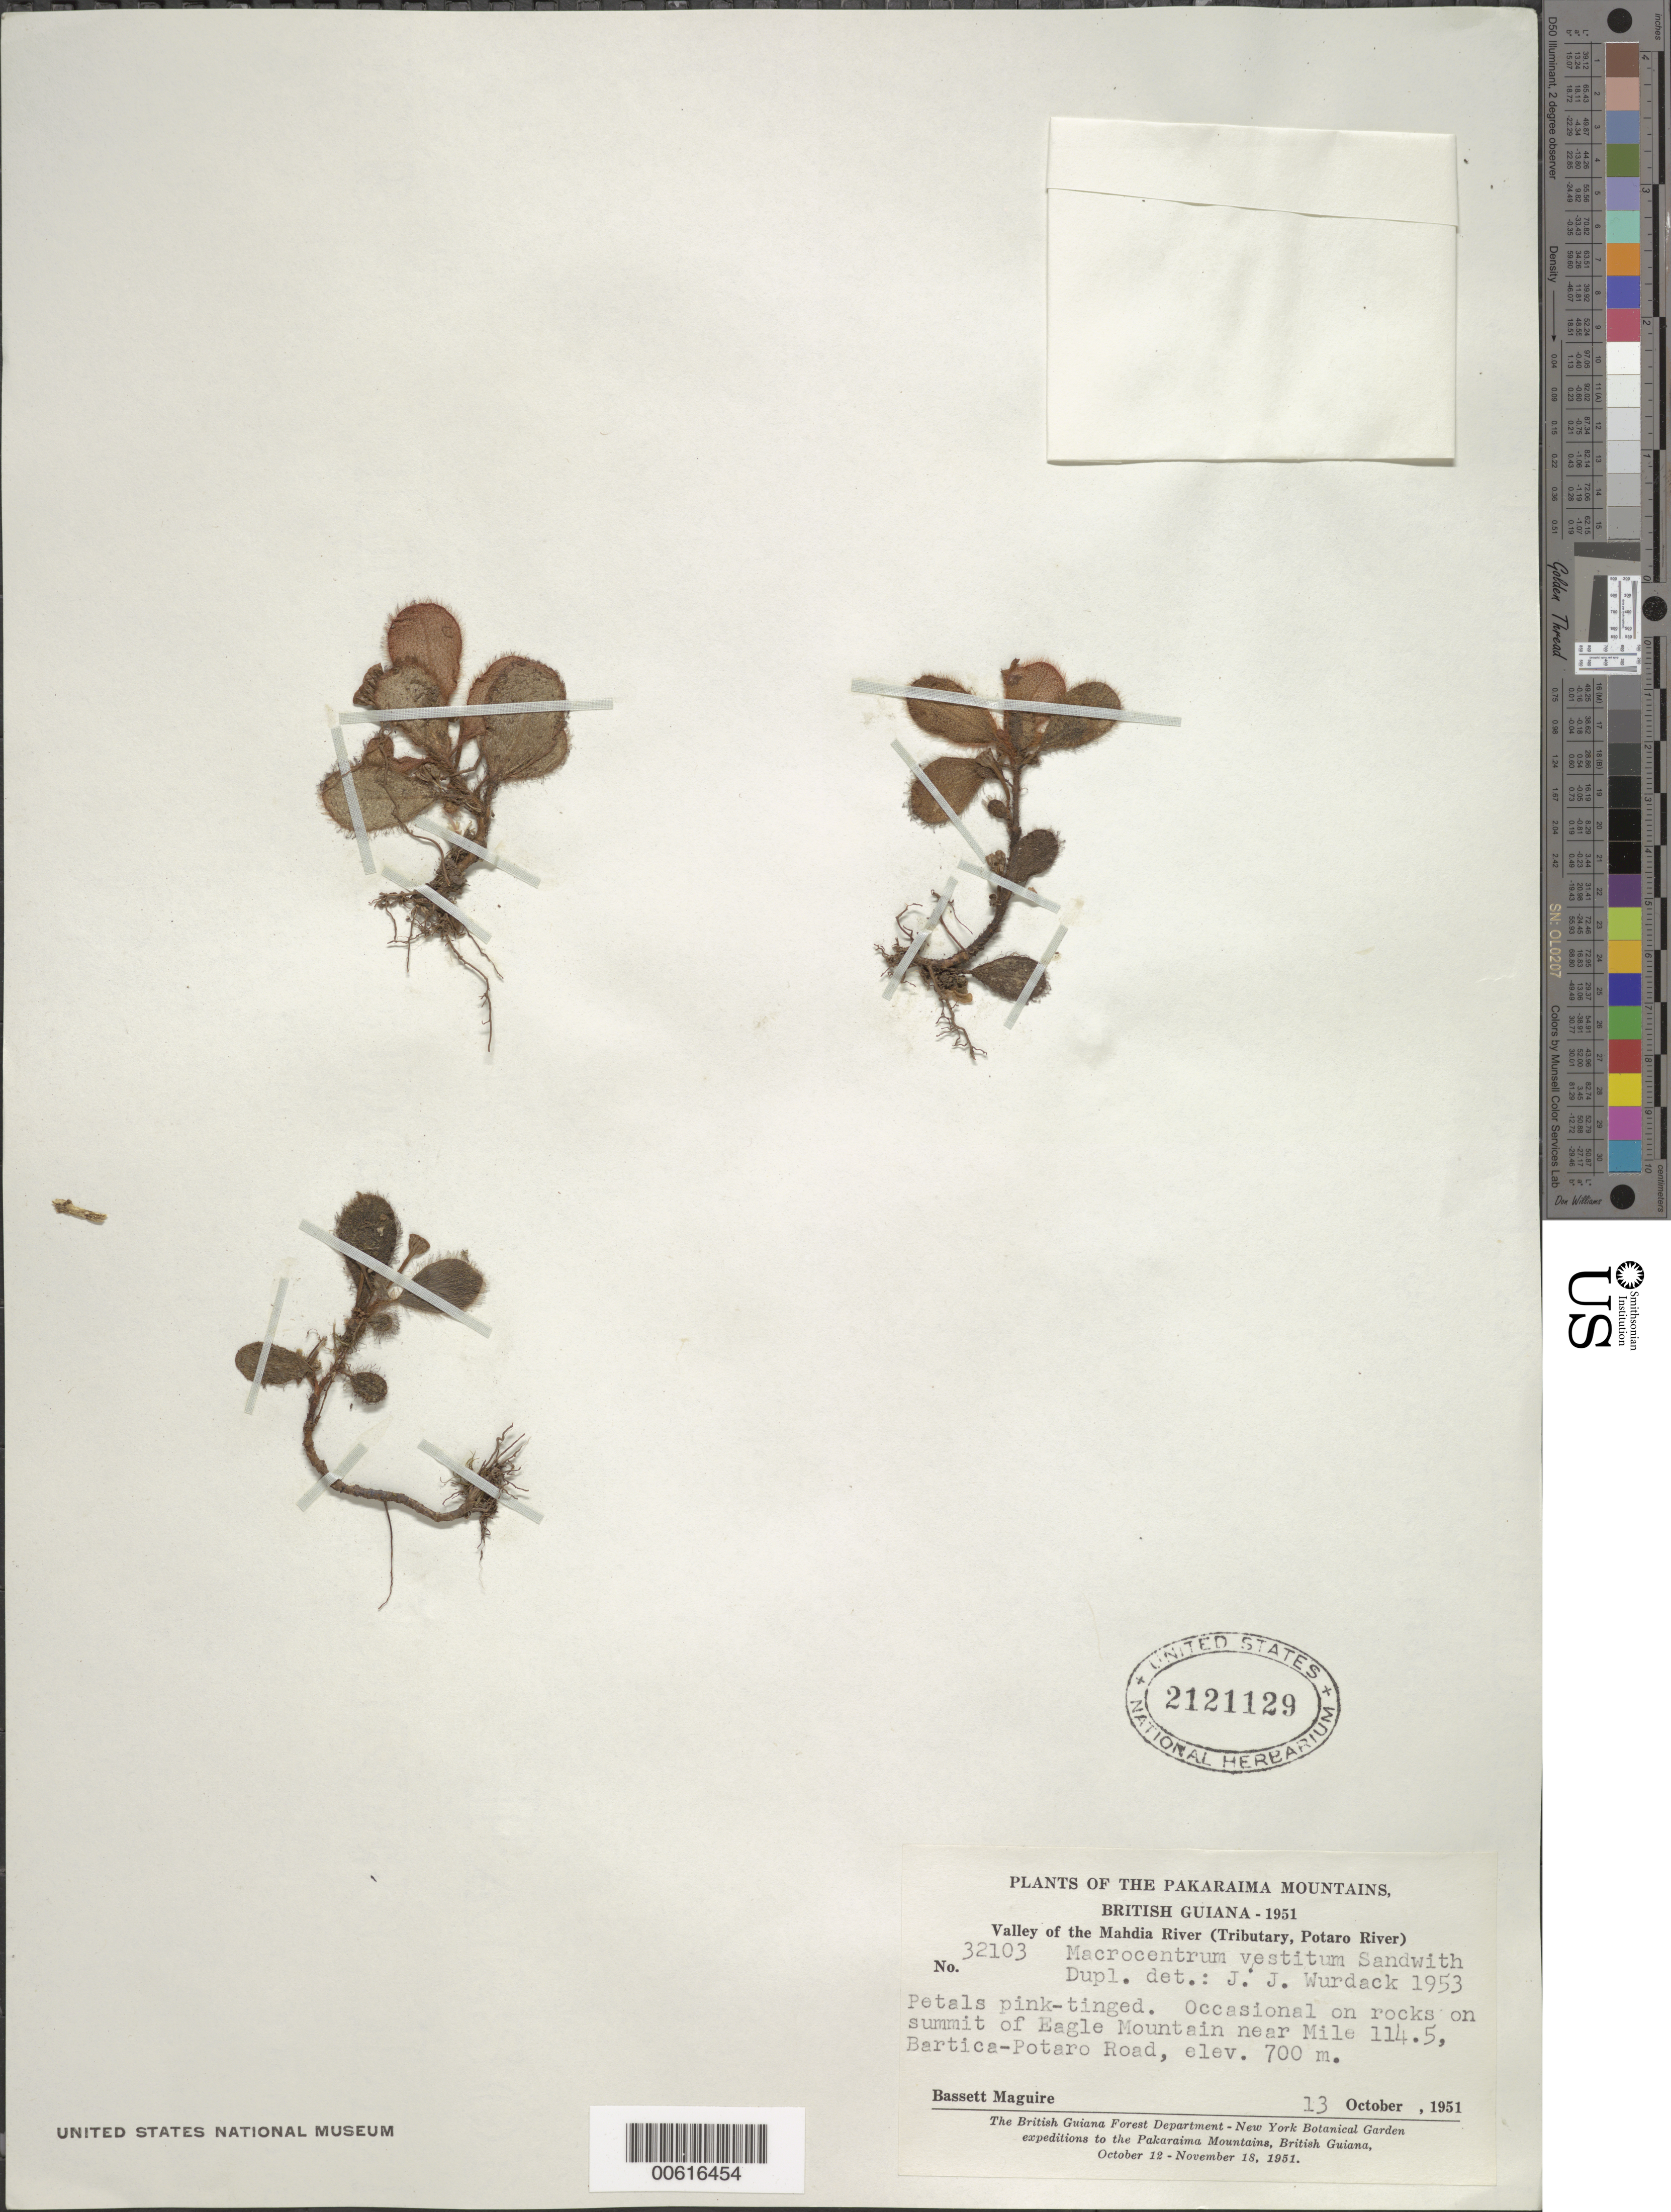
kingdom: Plantae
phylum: Tracheophyta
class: Magnoliopsida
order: Myrtales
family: Melastomataceae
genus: Macrocentrum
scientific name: Macrocentrum vestitum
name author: Sandwith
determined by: Wurdack, John J., (US), US (UNITED STATES)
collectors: B. Maguire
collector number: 32103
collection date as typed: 13-Oct-51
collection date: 1951-10-13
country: Guyana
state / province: Potaro-Siparuni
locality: Bartica-Potaro Road, mile 114, Mahdia River valley, on summit of Eagle mountain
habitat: Rocks on summit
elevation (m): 700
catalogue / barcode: US 2121129